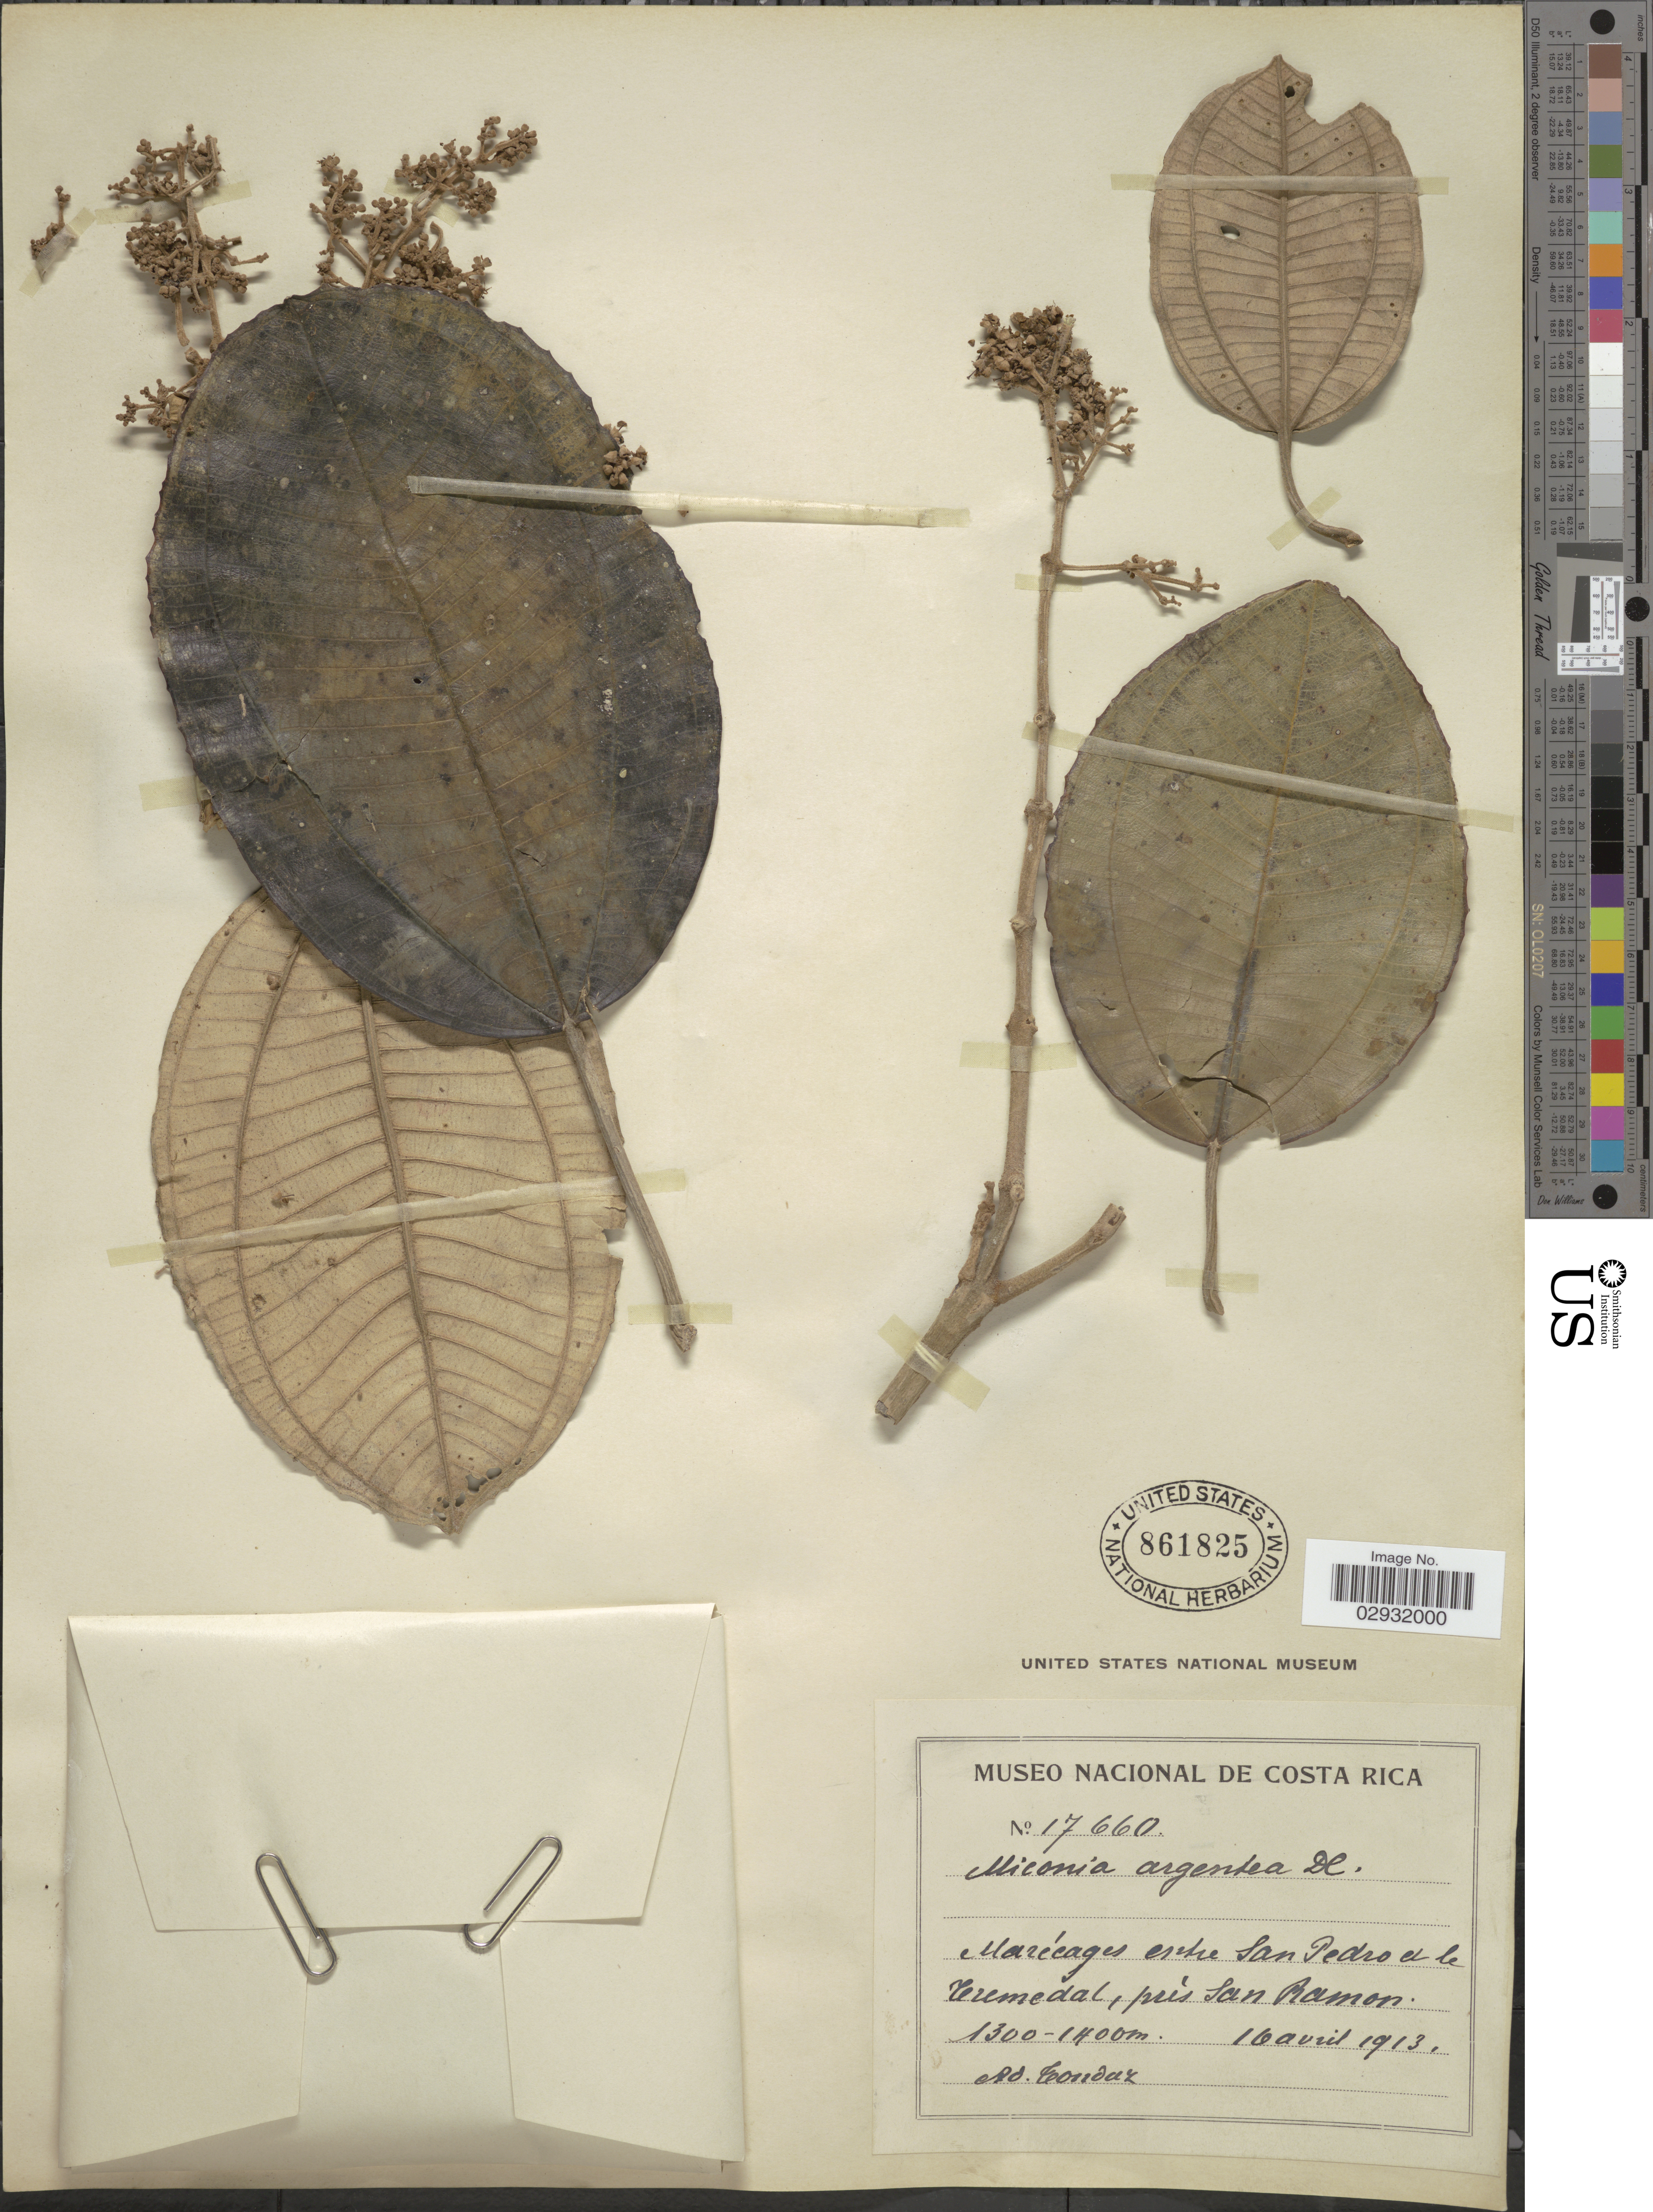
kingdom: Plantae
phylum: Tracheophyta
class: Magnoliopsida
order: Myrtales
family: Melastomataceae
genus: Miconia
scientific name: Miconia argentea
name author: (Sw.) DC.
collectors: A. Tonduz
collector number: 17660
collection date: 1913-04-16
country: Costa Rica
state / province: Alajuela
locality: Marécages entre San Pedro et le Tremedal, près San Ramon.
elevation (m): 1300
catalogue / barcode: US 861825